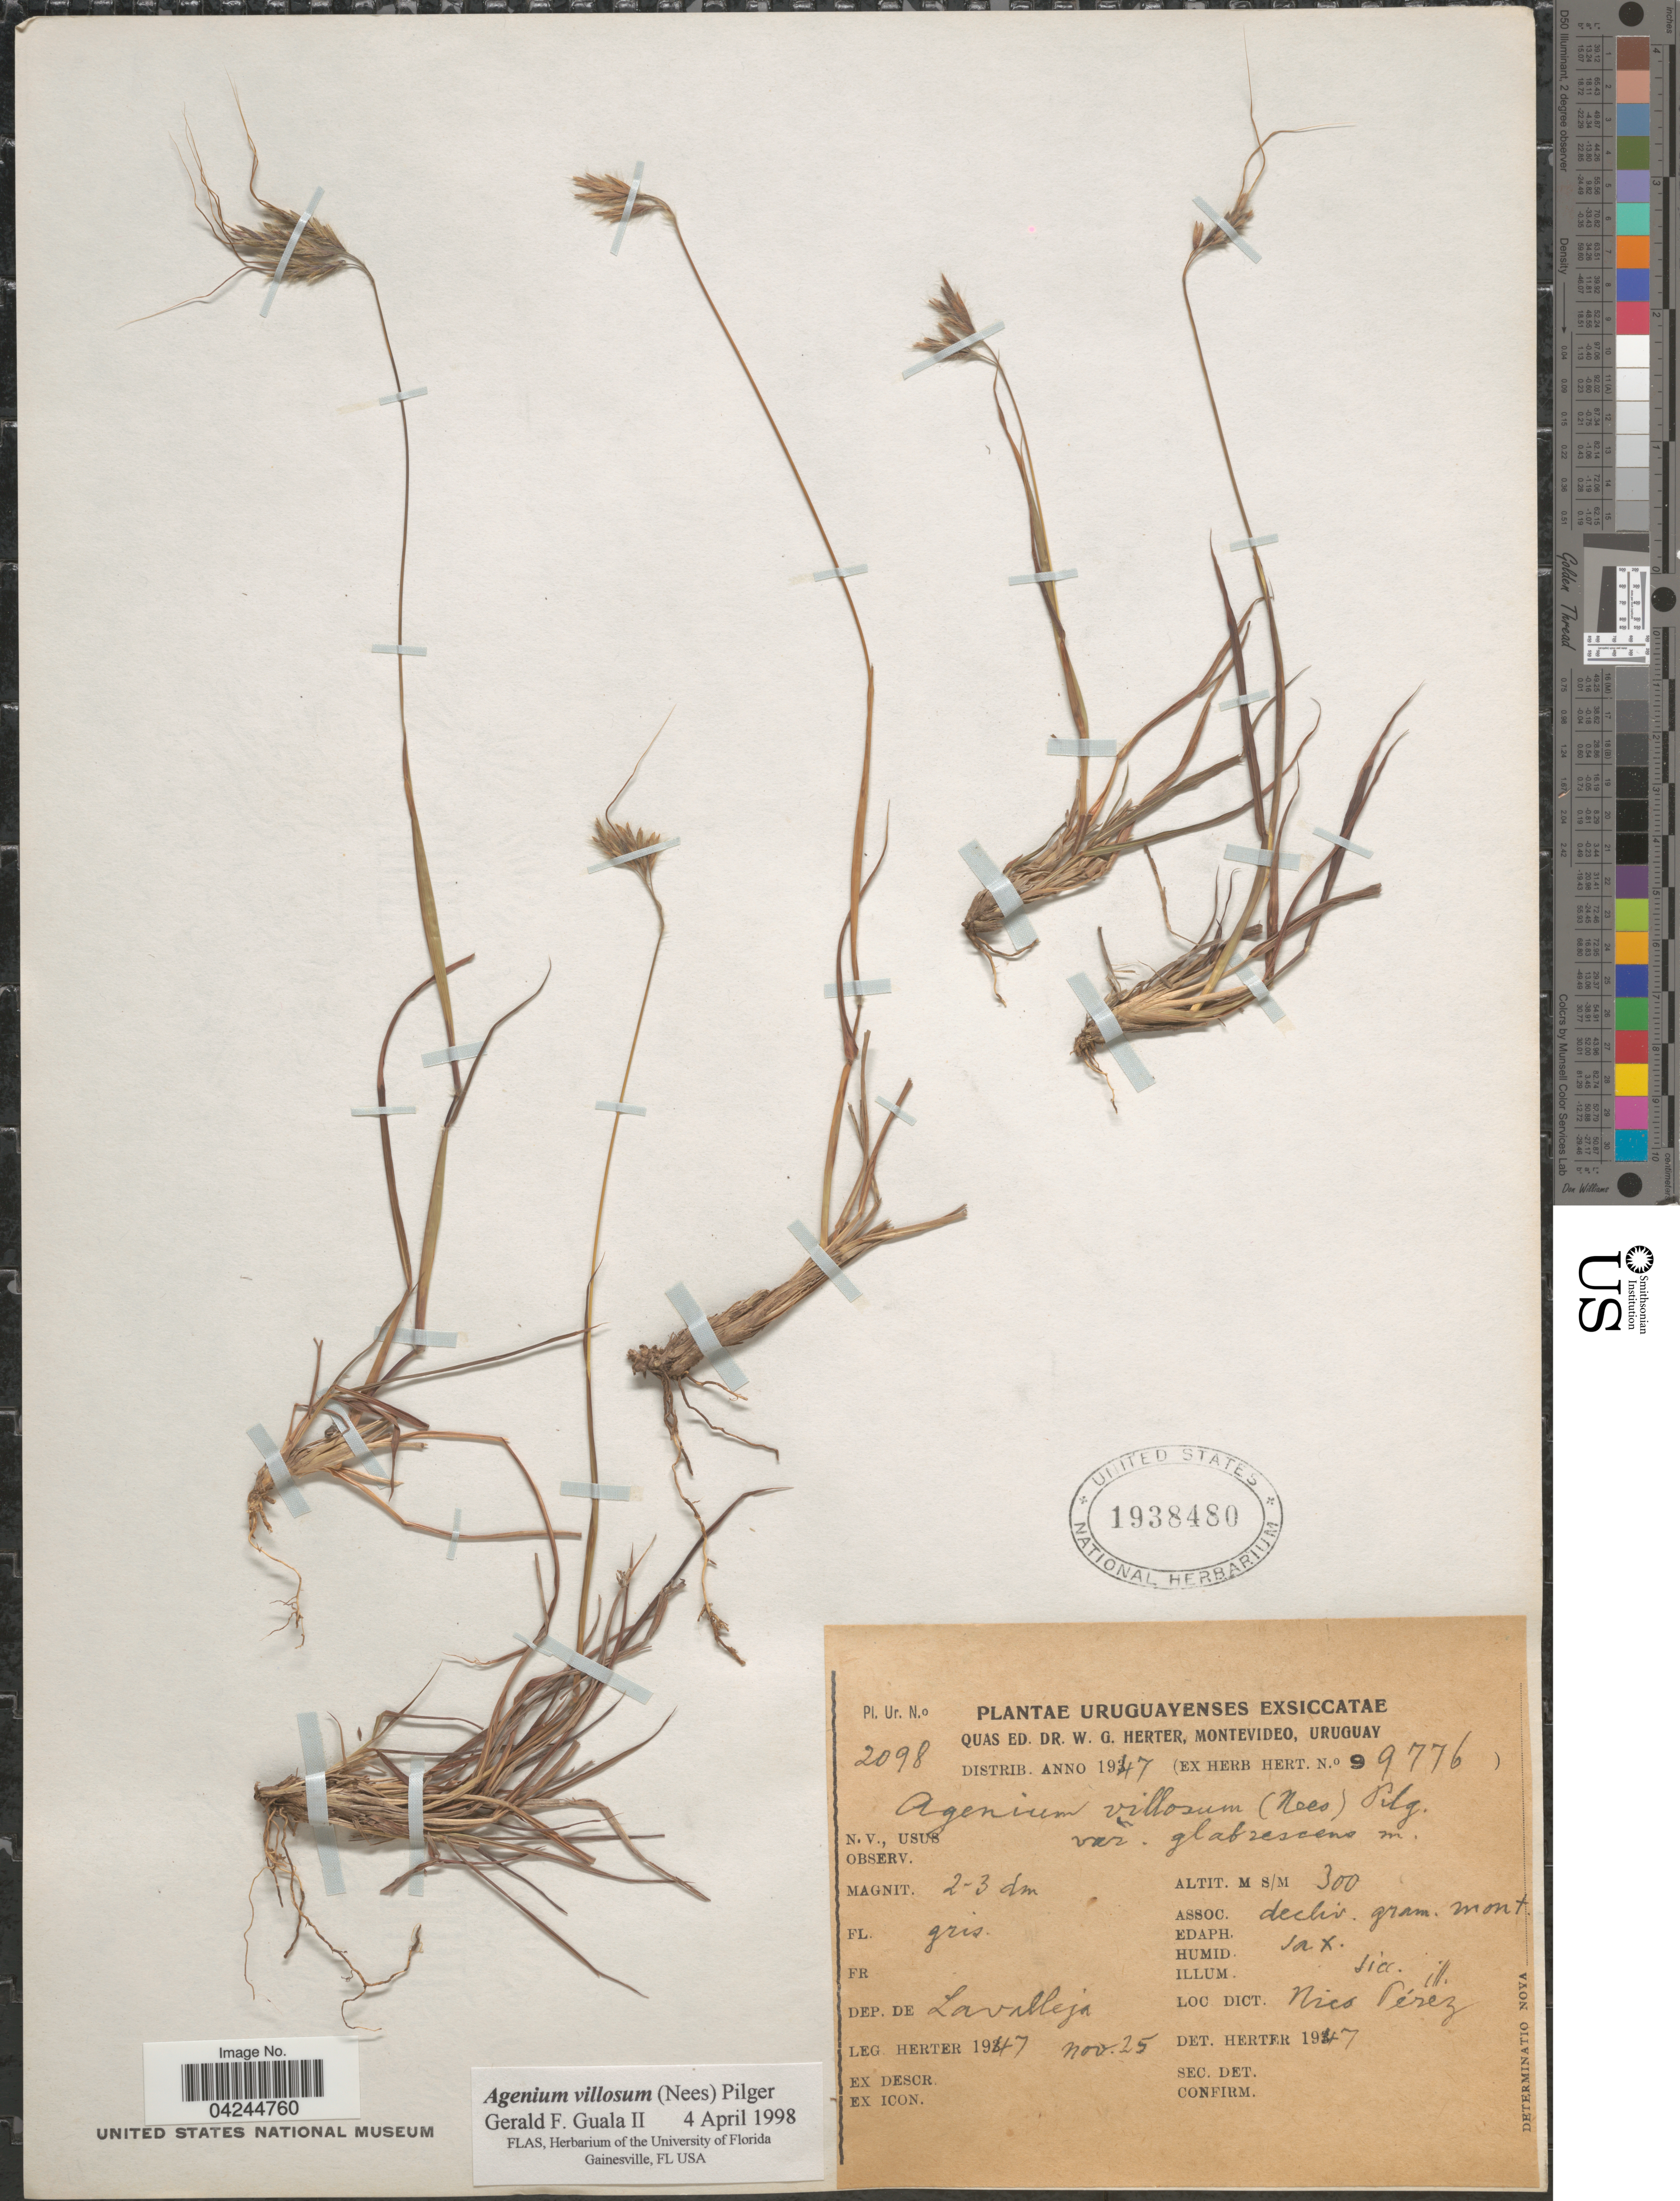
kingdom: Plantae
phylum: Tracheophyta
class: Liliopsida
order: Poales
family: Poaceae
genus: Agenium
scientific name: Agenium villosum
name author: (Nees) Pilg.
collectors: W. G. Herter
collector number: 2098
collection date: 1947-11-25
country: Uruguay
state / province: Lavalleja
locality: Dep. de Lavalleja. Nico Pérez.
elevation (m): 300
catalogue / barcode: US 1938480